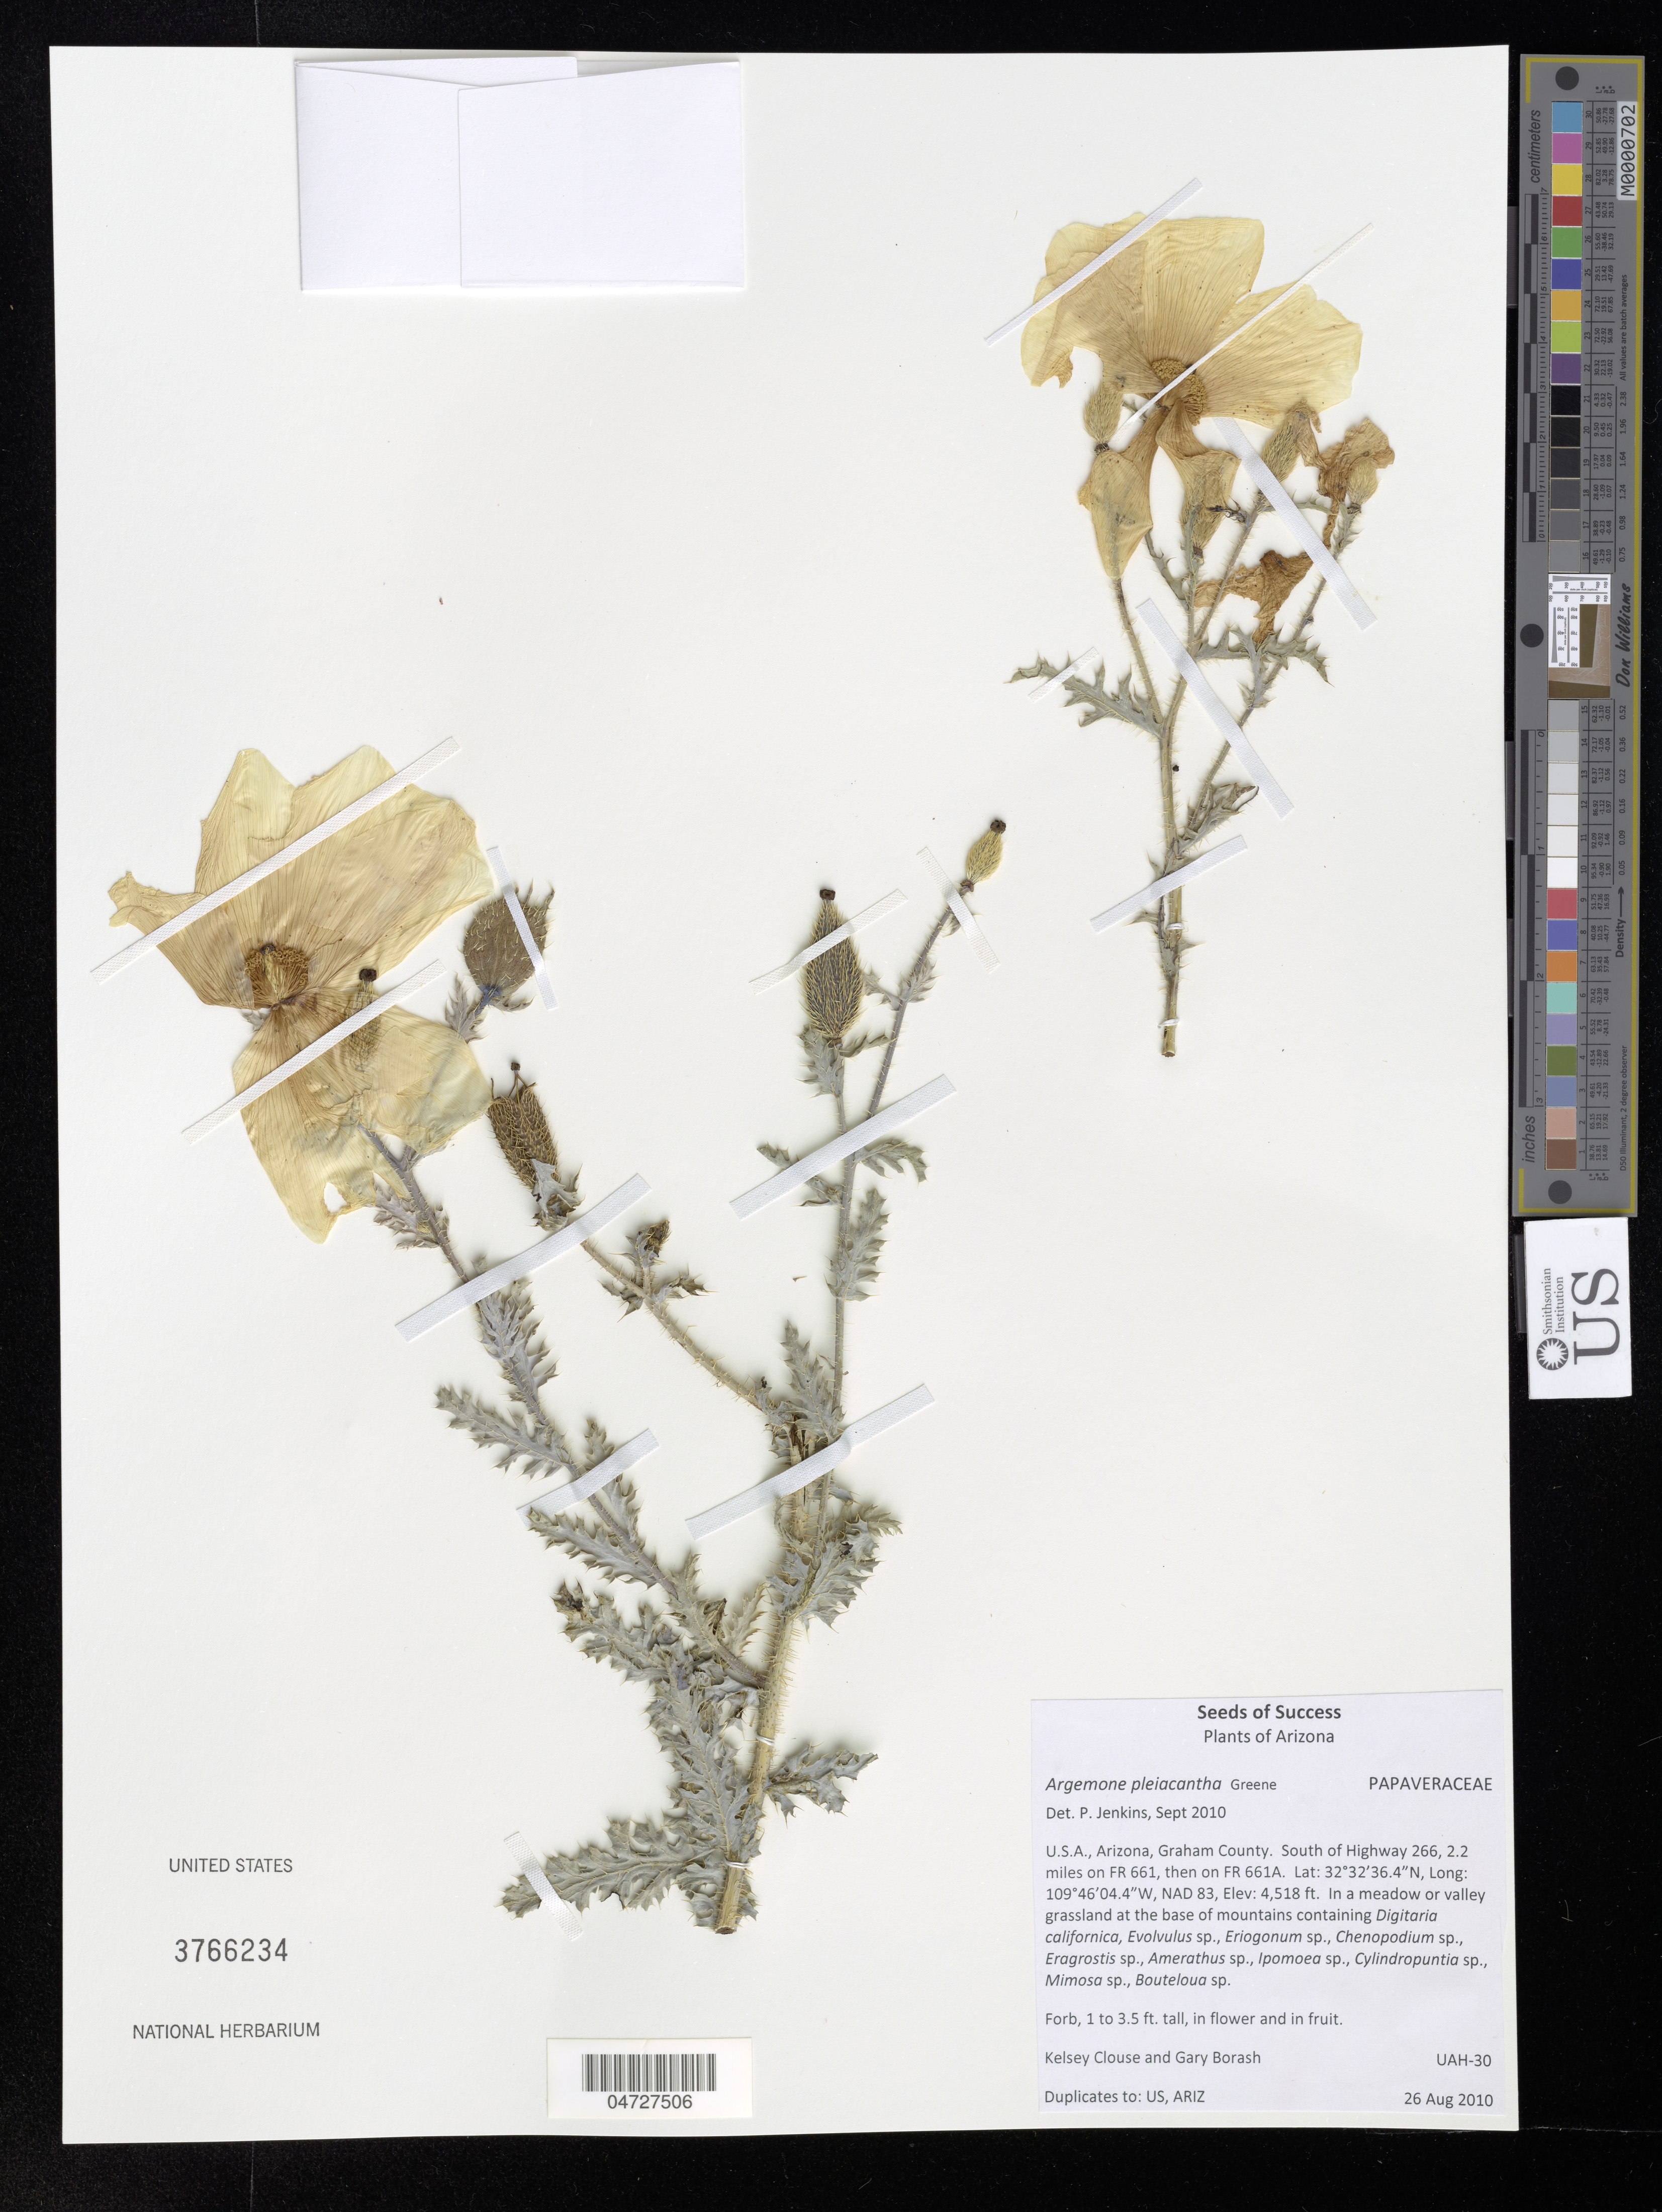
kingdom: Plantae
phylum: Tracheophyta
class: Magnoliopsida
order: Ranunculales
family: Papaveraceae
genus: Argemone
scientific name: Argemone pleiacantha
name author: Greene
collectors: K. Clouse & G. Borash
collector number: UAH-30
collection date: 2010-08-26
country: United States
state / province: Arizona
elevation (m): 1377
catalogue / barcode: US 3766234